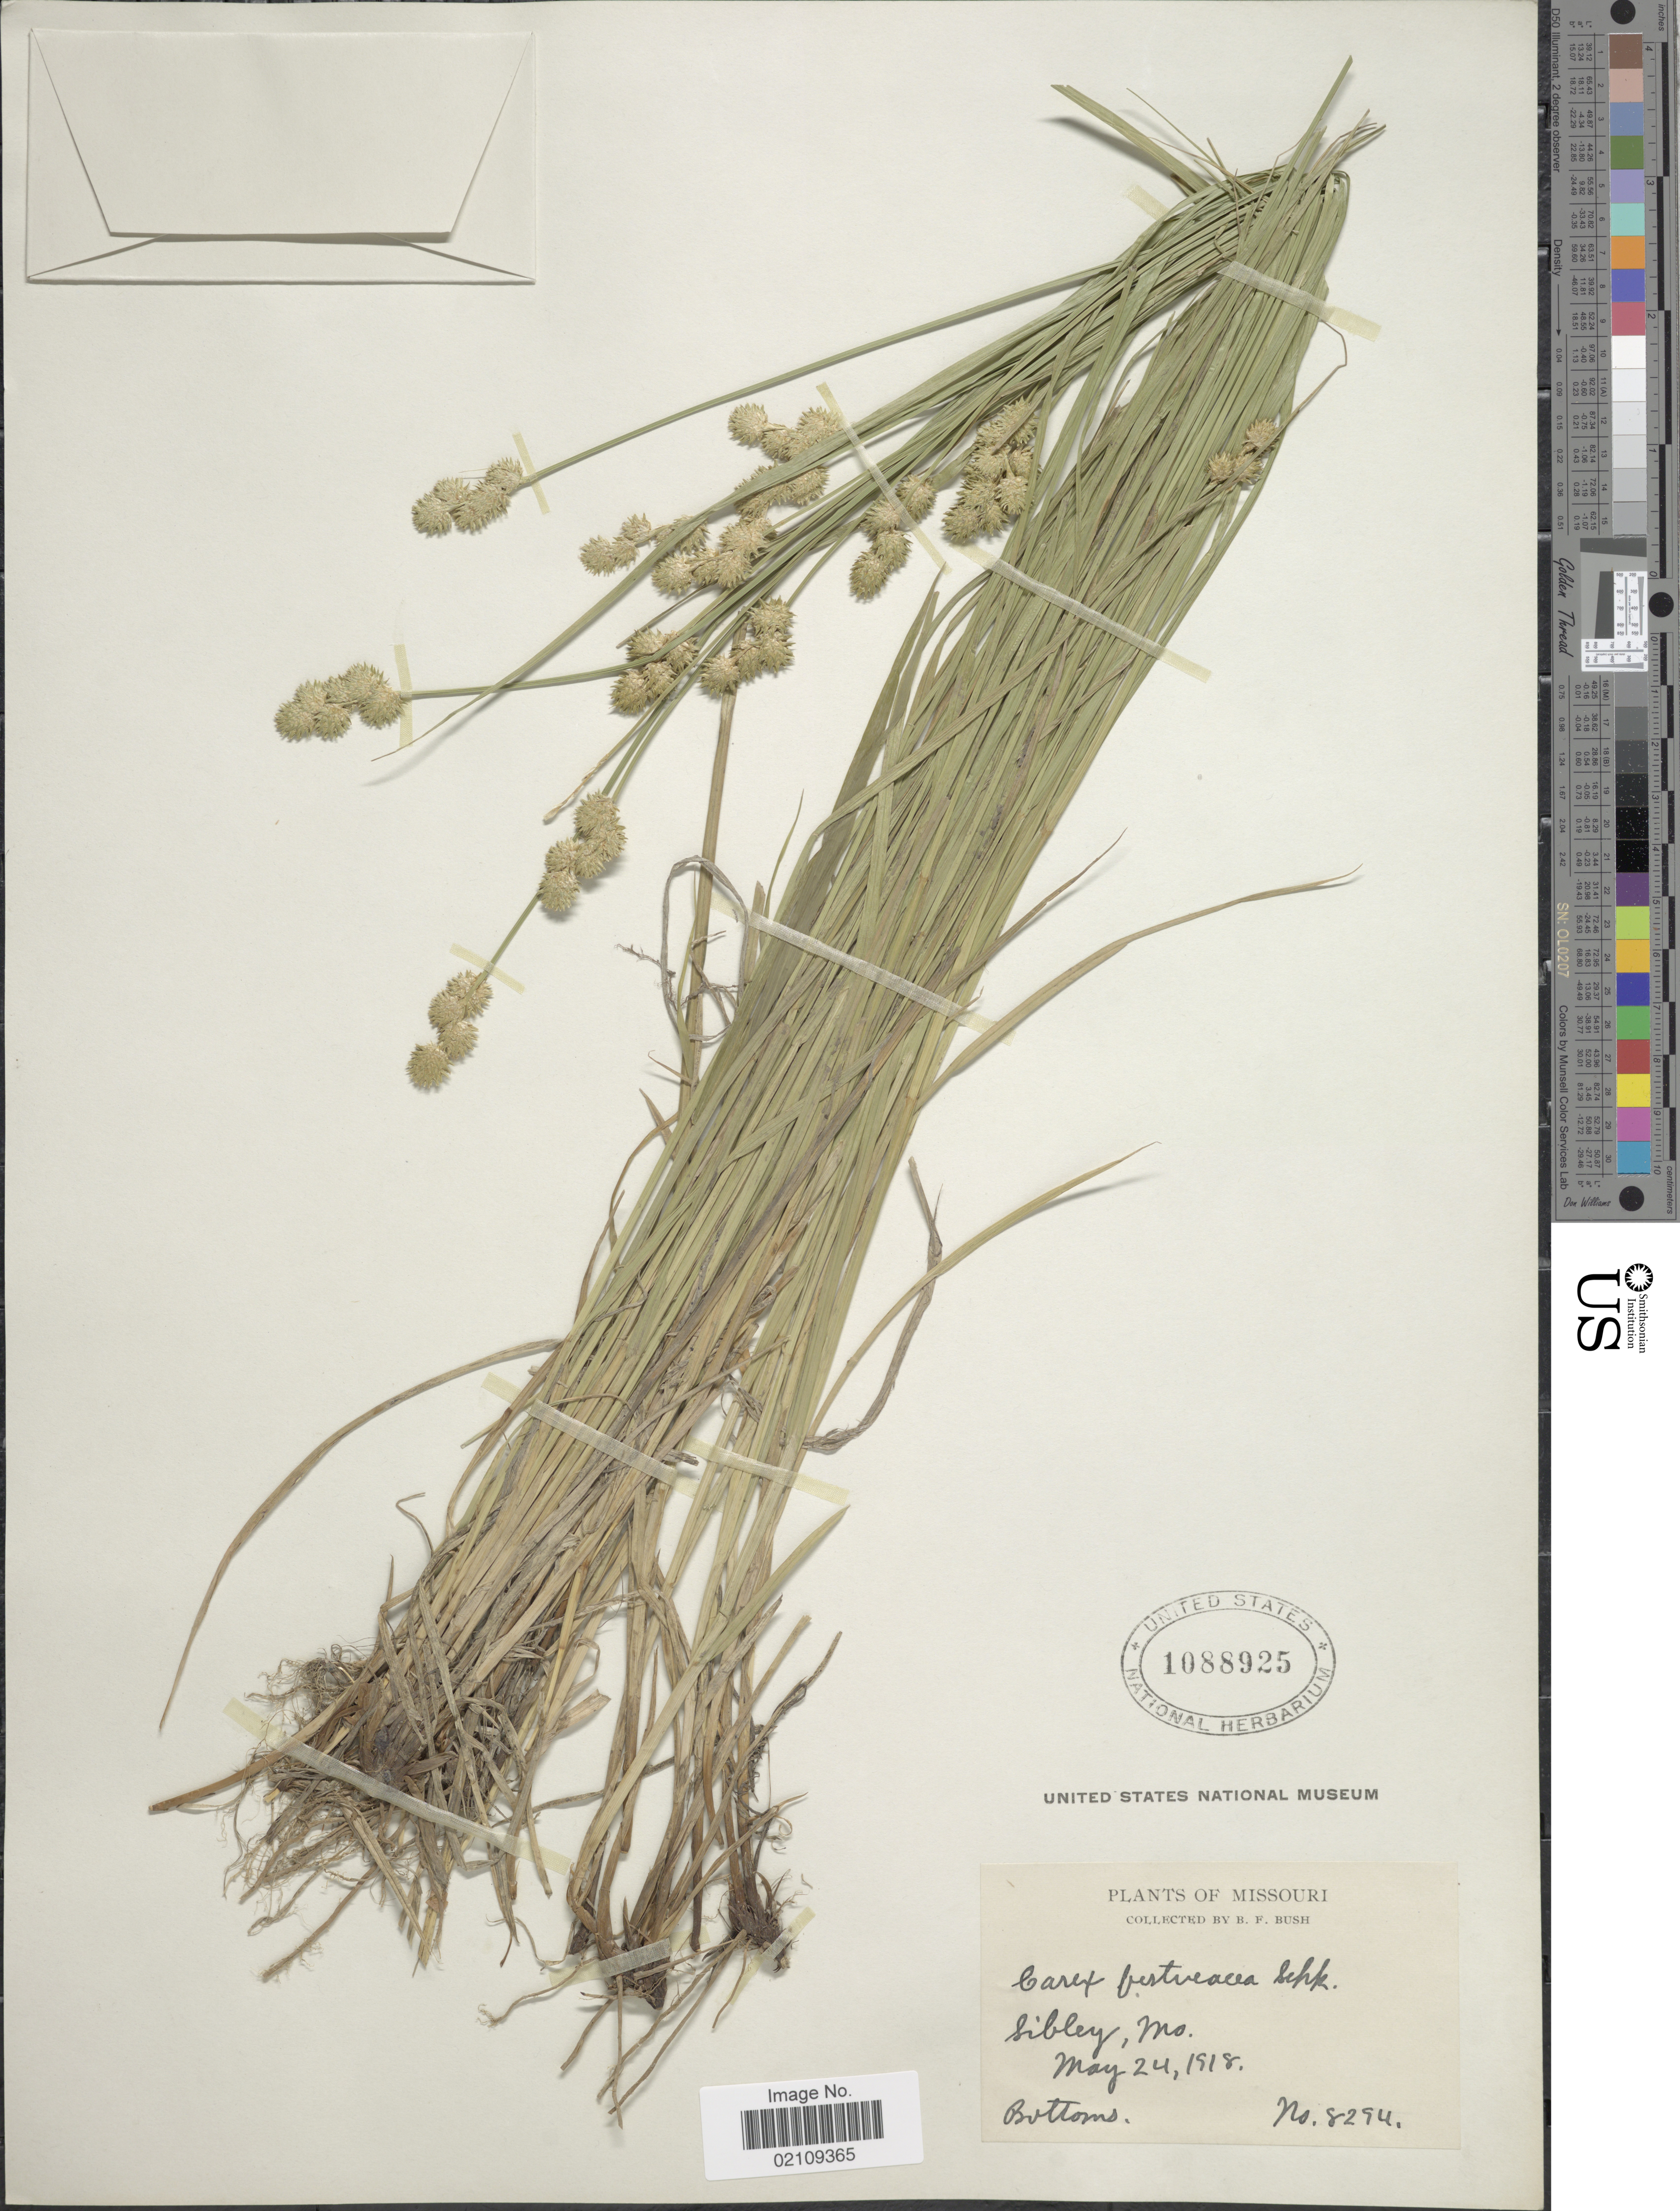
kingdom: Plantae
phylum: Tracheophyta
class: Liliopsida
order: Poales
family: Cyperaceae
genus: Carex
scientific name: Carex festucacea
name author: Willd.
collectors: B. F. Bush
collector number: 8294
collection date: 1918-05-24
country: United States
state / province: Missouri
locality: Sibley, Bottoms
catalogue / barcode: US 1088925